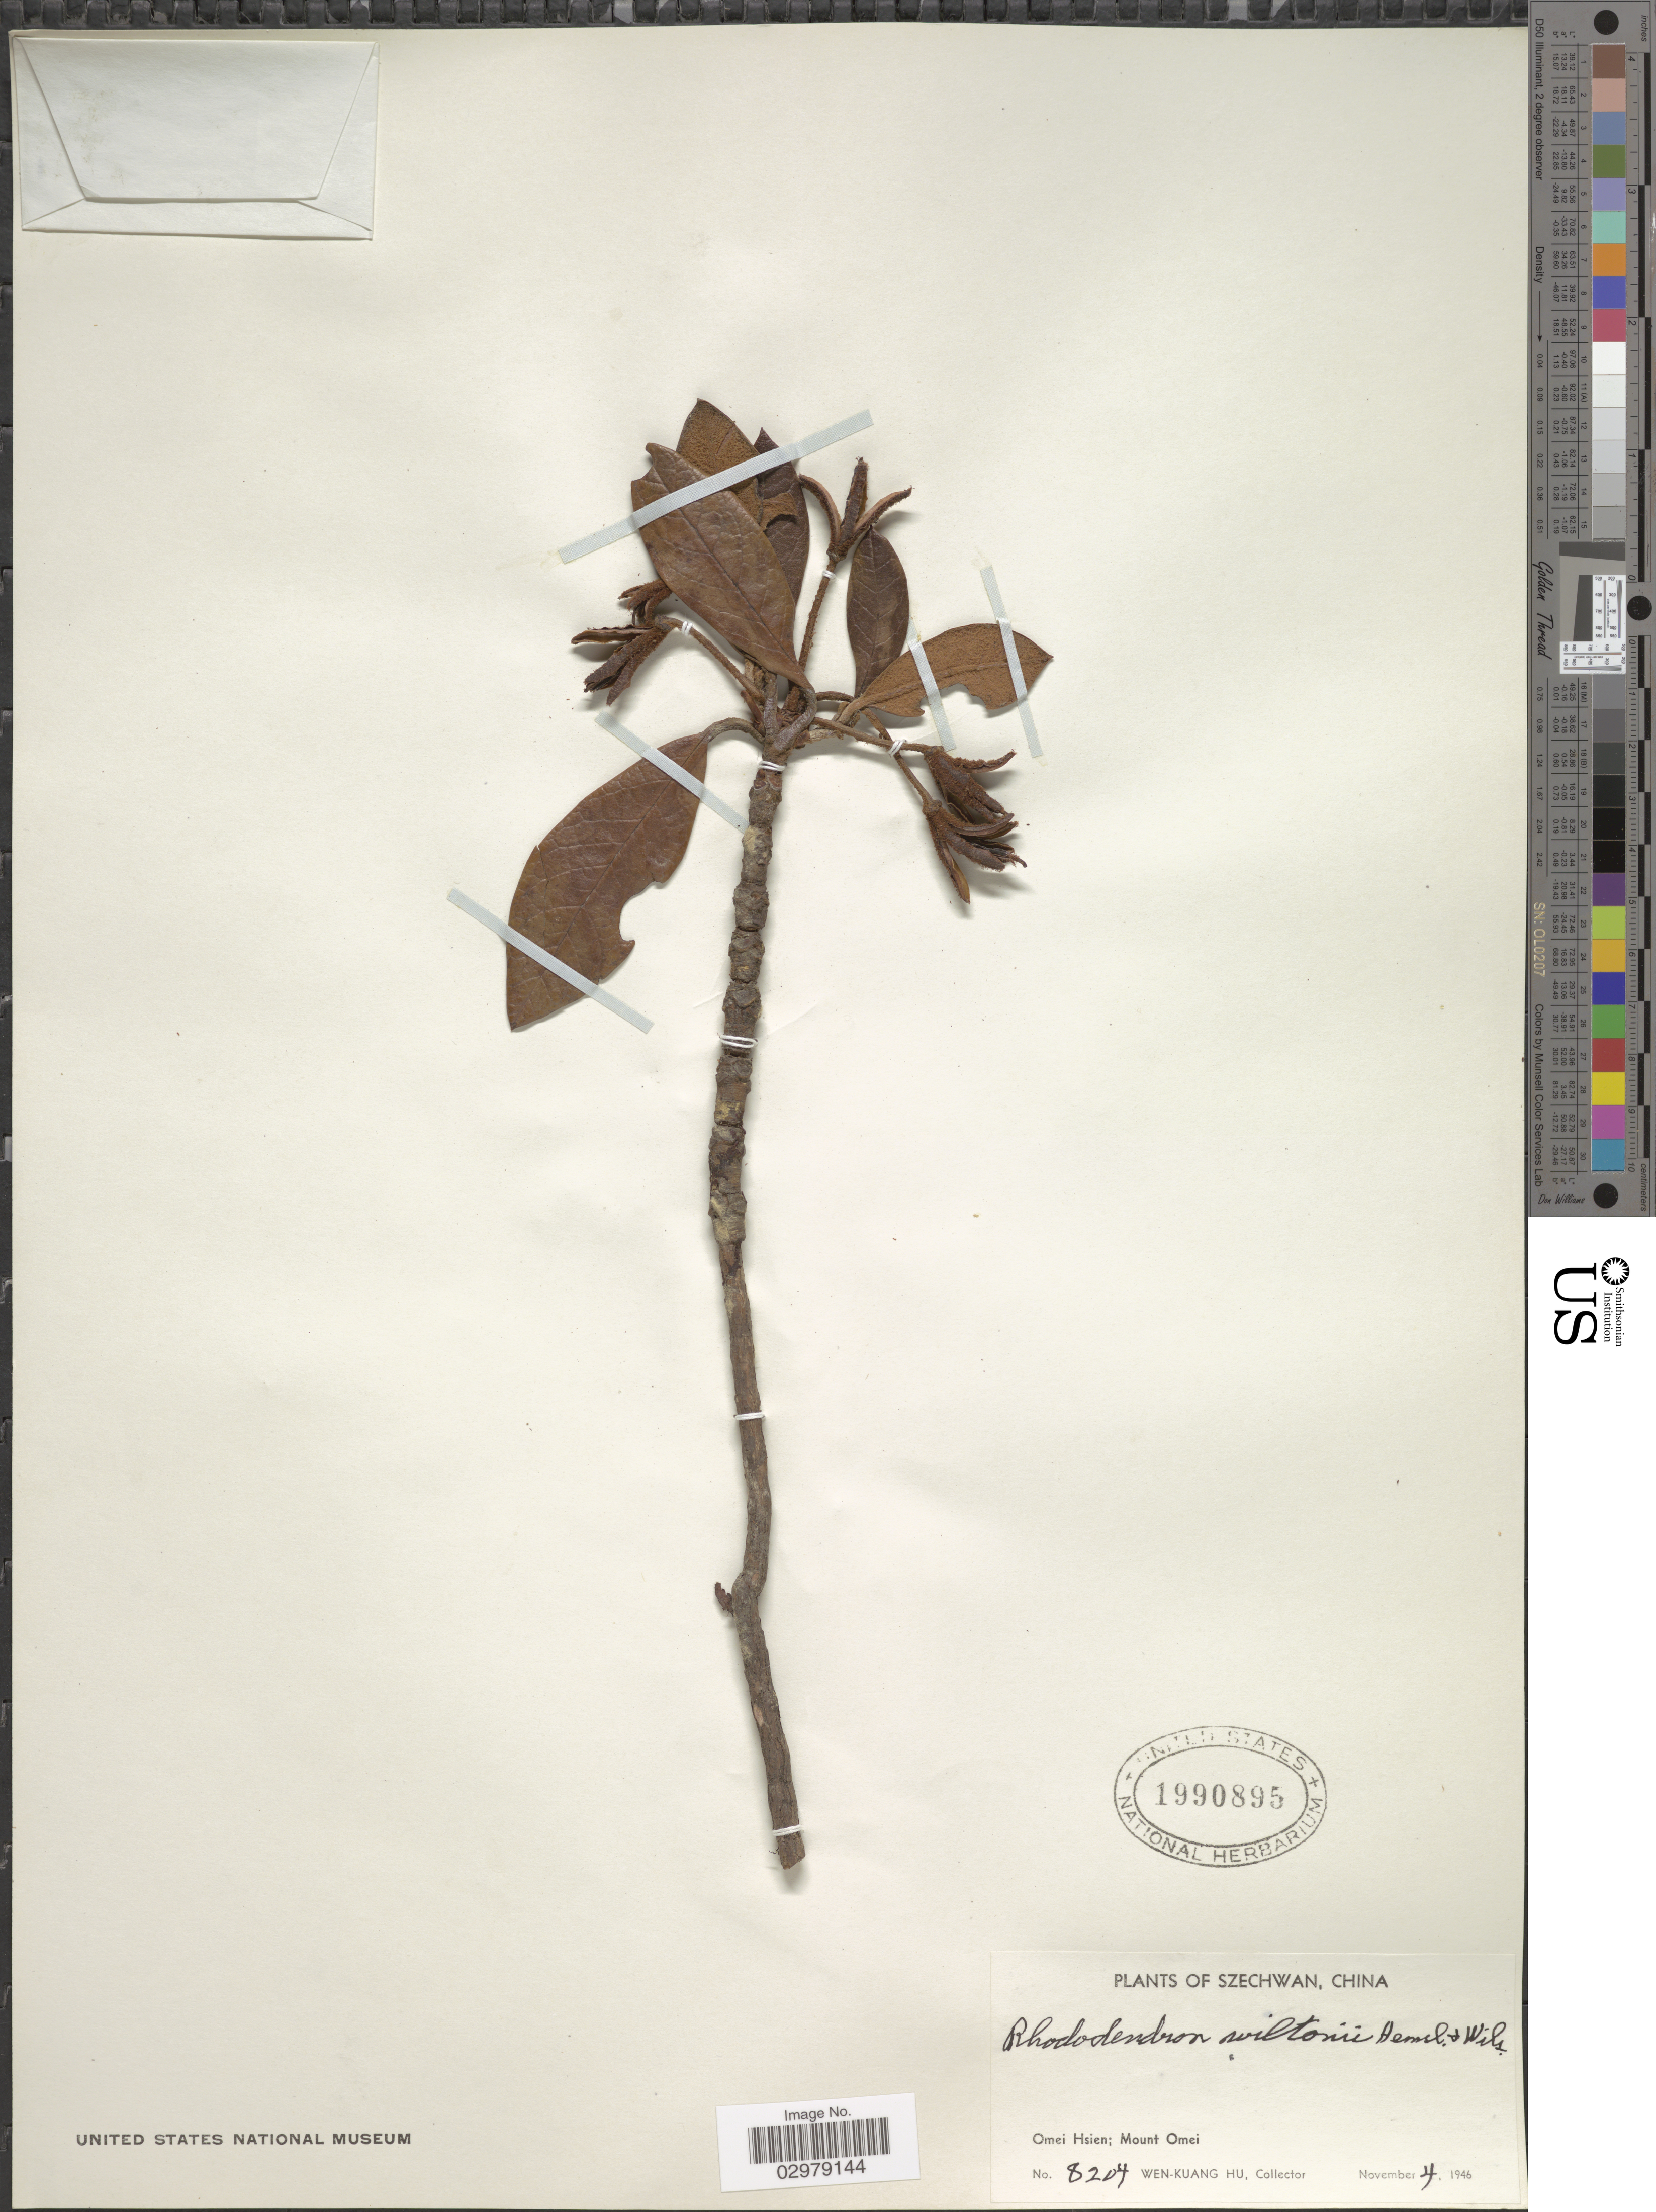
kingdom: Plantae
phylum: Tracheophyta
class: Magnoliopsida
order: Ericales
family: Ericaceae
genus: Rhododendron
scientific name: Rhododendron wilsoniae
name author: Hemsl. & E.H. Wilson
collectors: W. K. Hu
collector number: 8204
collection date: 1946-11-04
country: China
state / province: Sichuan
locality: Szechwan. Omei Hsien; Mount Omei.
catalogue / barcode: US 1990895